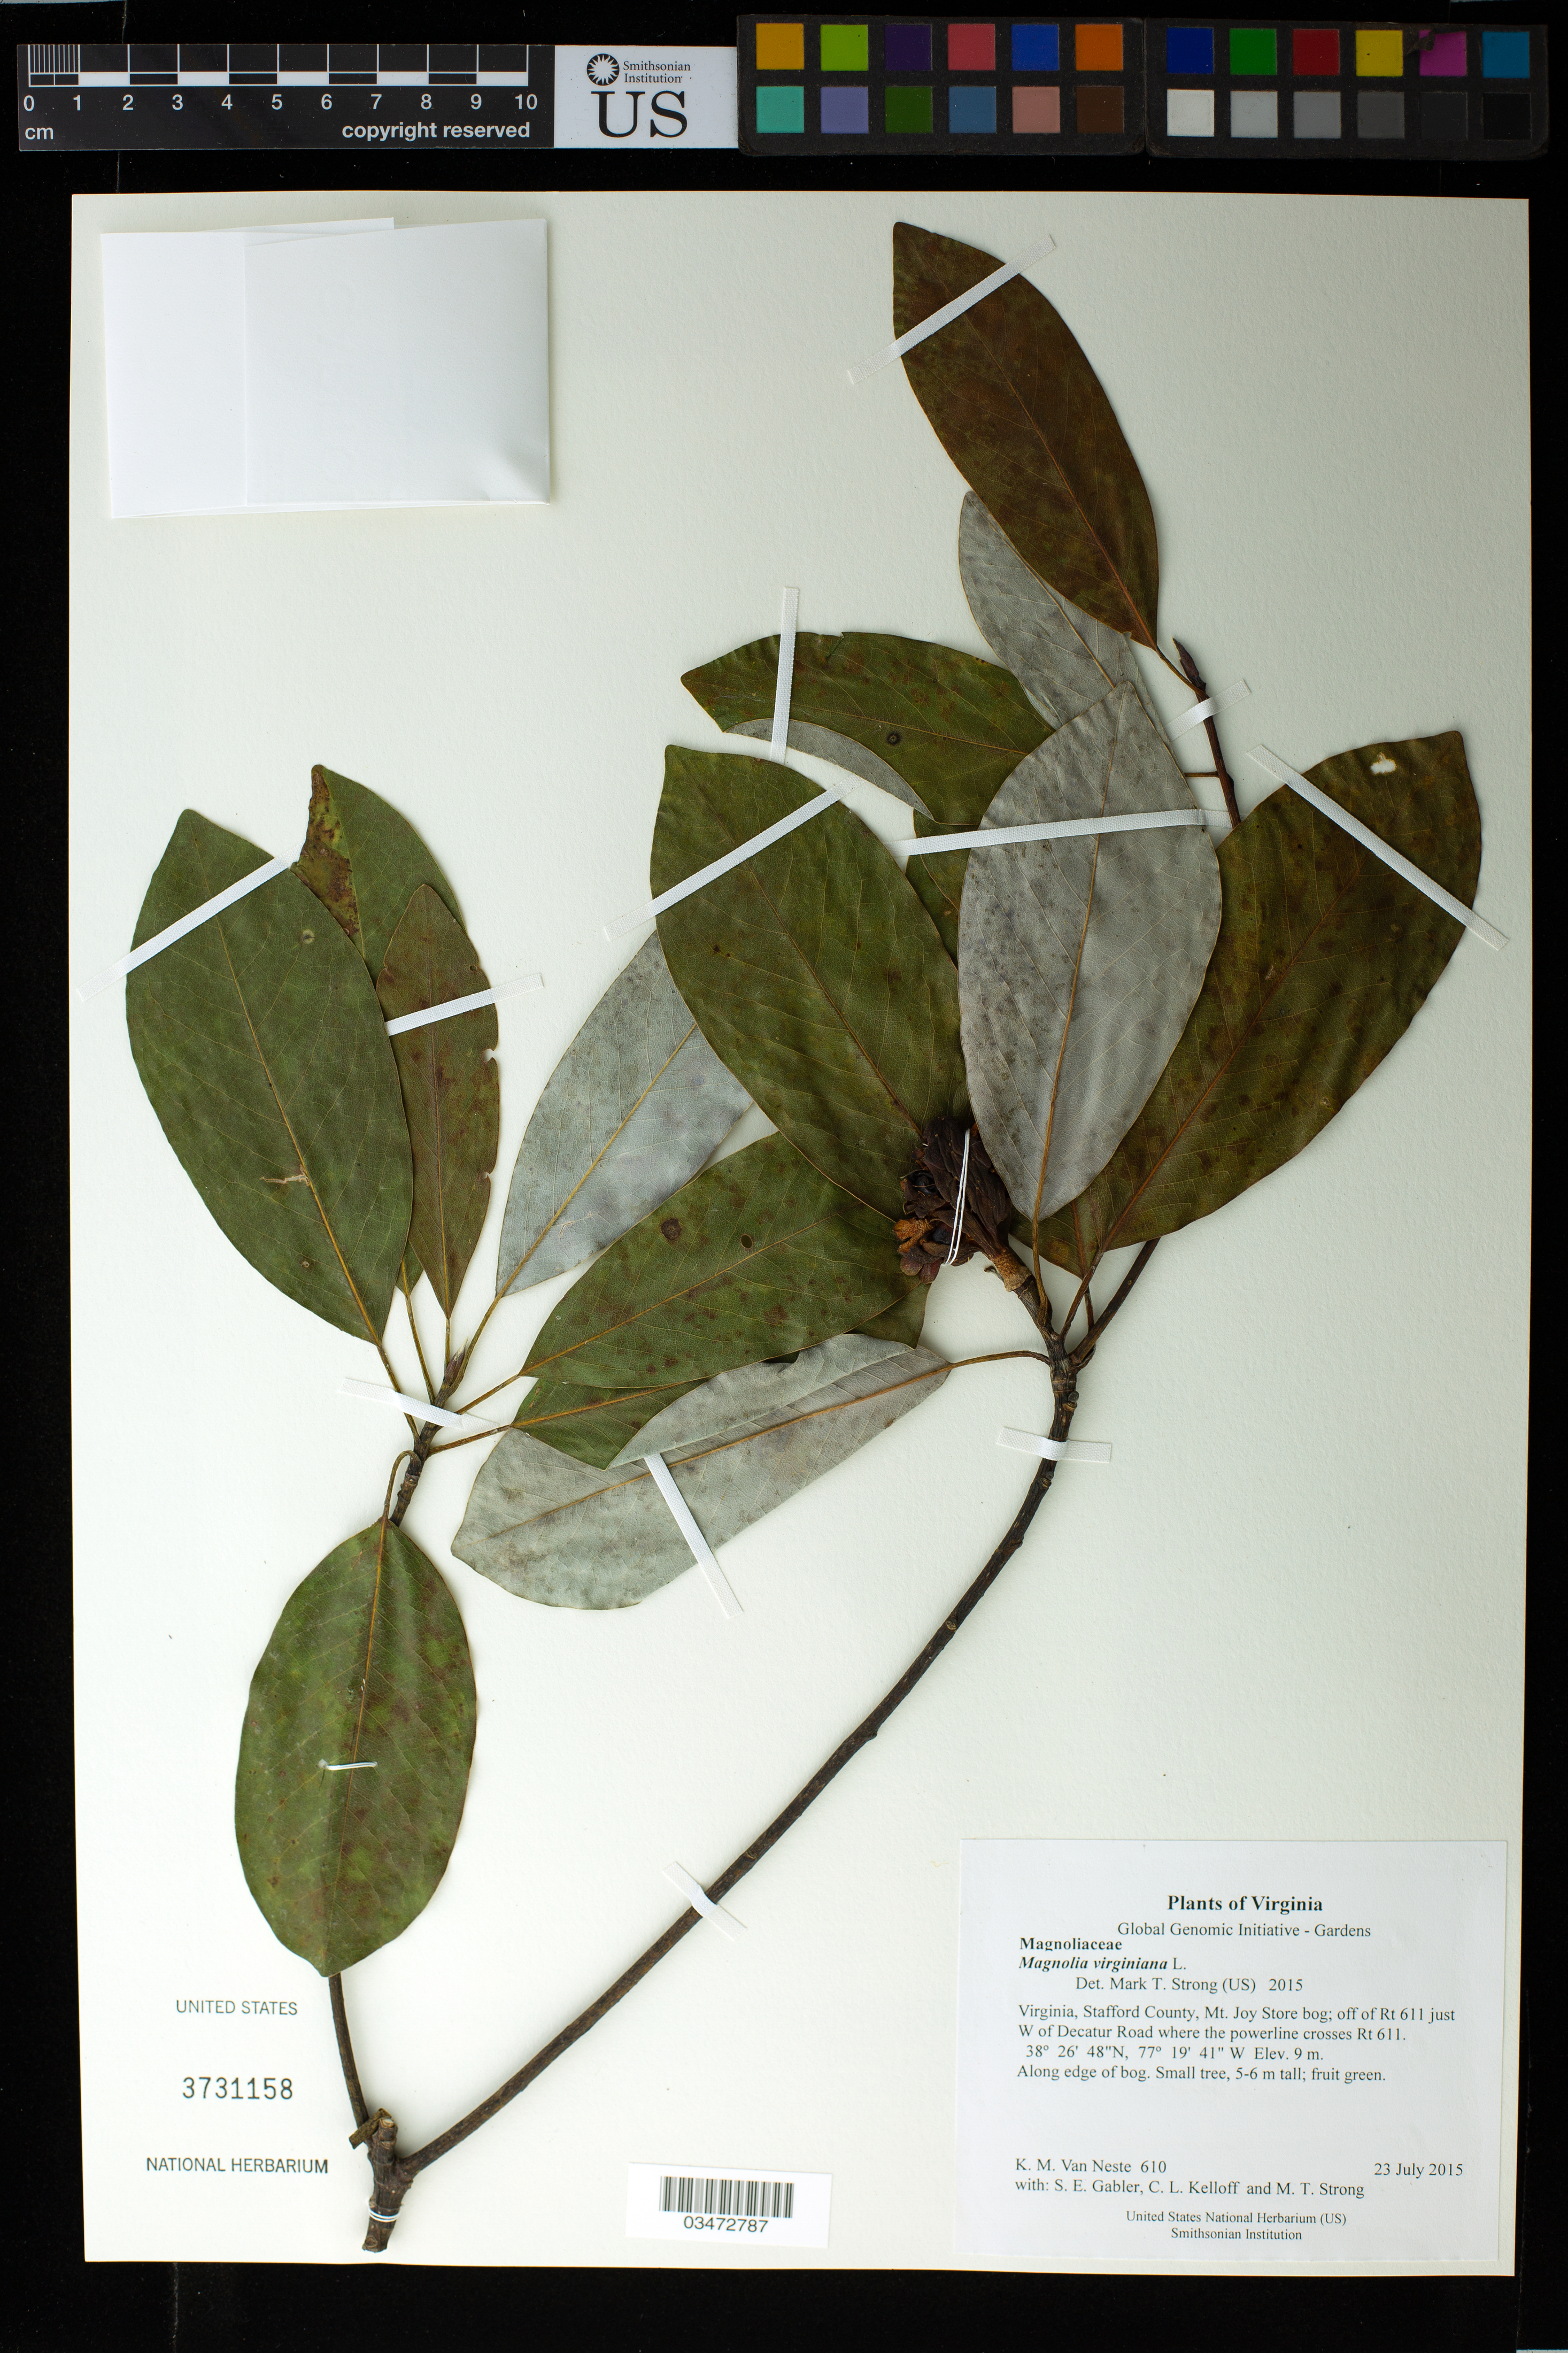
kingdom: Plantae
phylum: Tracheophyta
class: Magnoliopsida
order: Magnoliales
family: Magnoliaceae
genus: Magnolia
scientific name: Magnolia virginiana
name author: L.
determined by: Strong, M. T., (US), Smithsonian Institution - National Museum of Natural History (UNITED STATES)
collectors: K. M. Van Neste, S. E. Gabler, C. L. Kelloff & M. T. Strong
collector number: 610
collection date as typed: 23 July 2015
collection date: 2015-07-23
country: United States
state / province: Virginia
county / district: Stafford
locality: Mt. Joy Store bog; off of Rt 611 just W of Decatur Road where the powerline crosses Rt 611.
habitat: Along edge of bog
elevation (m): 9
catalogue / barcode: US 3731158